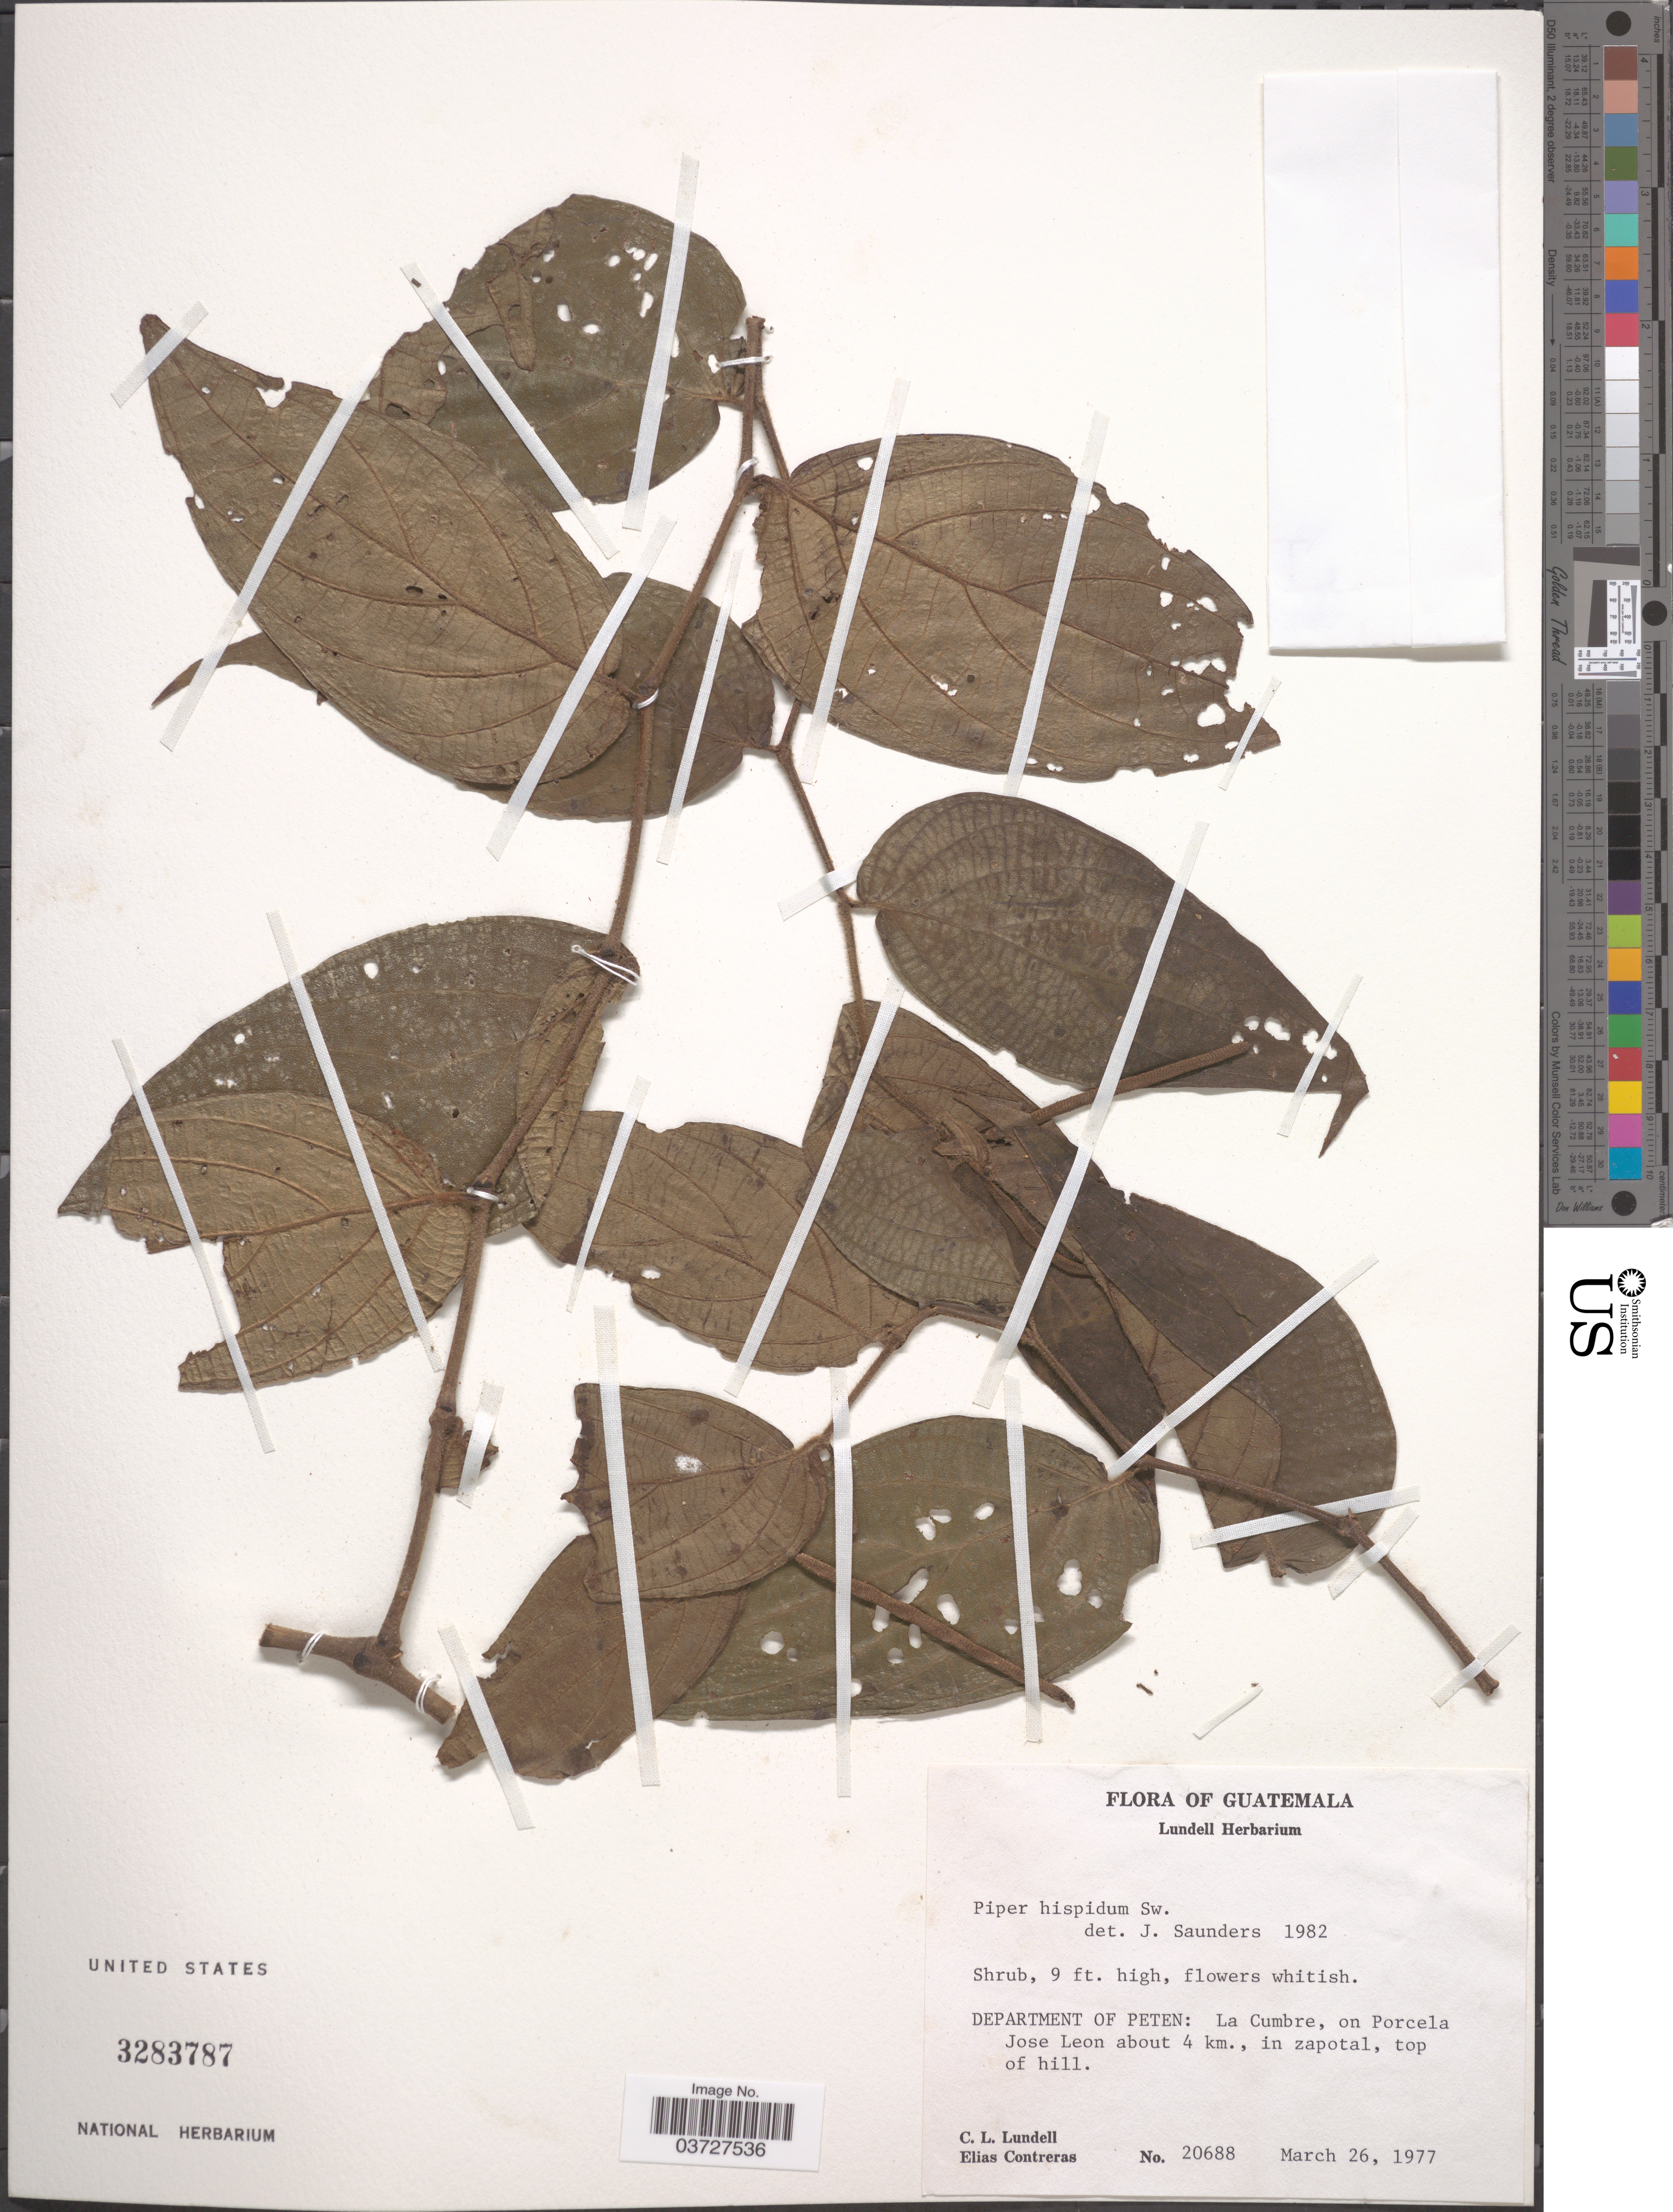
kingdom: Plantae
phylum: Tracheophyta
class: Magnoliopsida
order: Piperales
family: Piperaceae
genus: Piper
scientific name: Piper hispidum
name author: Sw.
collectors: C. L. Lundell & E. Contreras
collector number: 20688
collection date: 1977-03-26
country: Guatemala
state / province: El Peten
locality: Department of Peten: La Cumbre, on Porcela Jose Leon about 4 km., in zapotal, top of hill.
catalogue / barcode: US 3283787